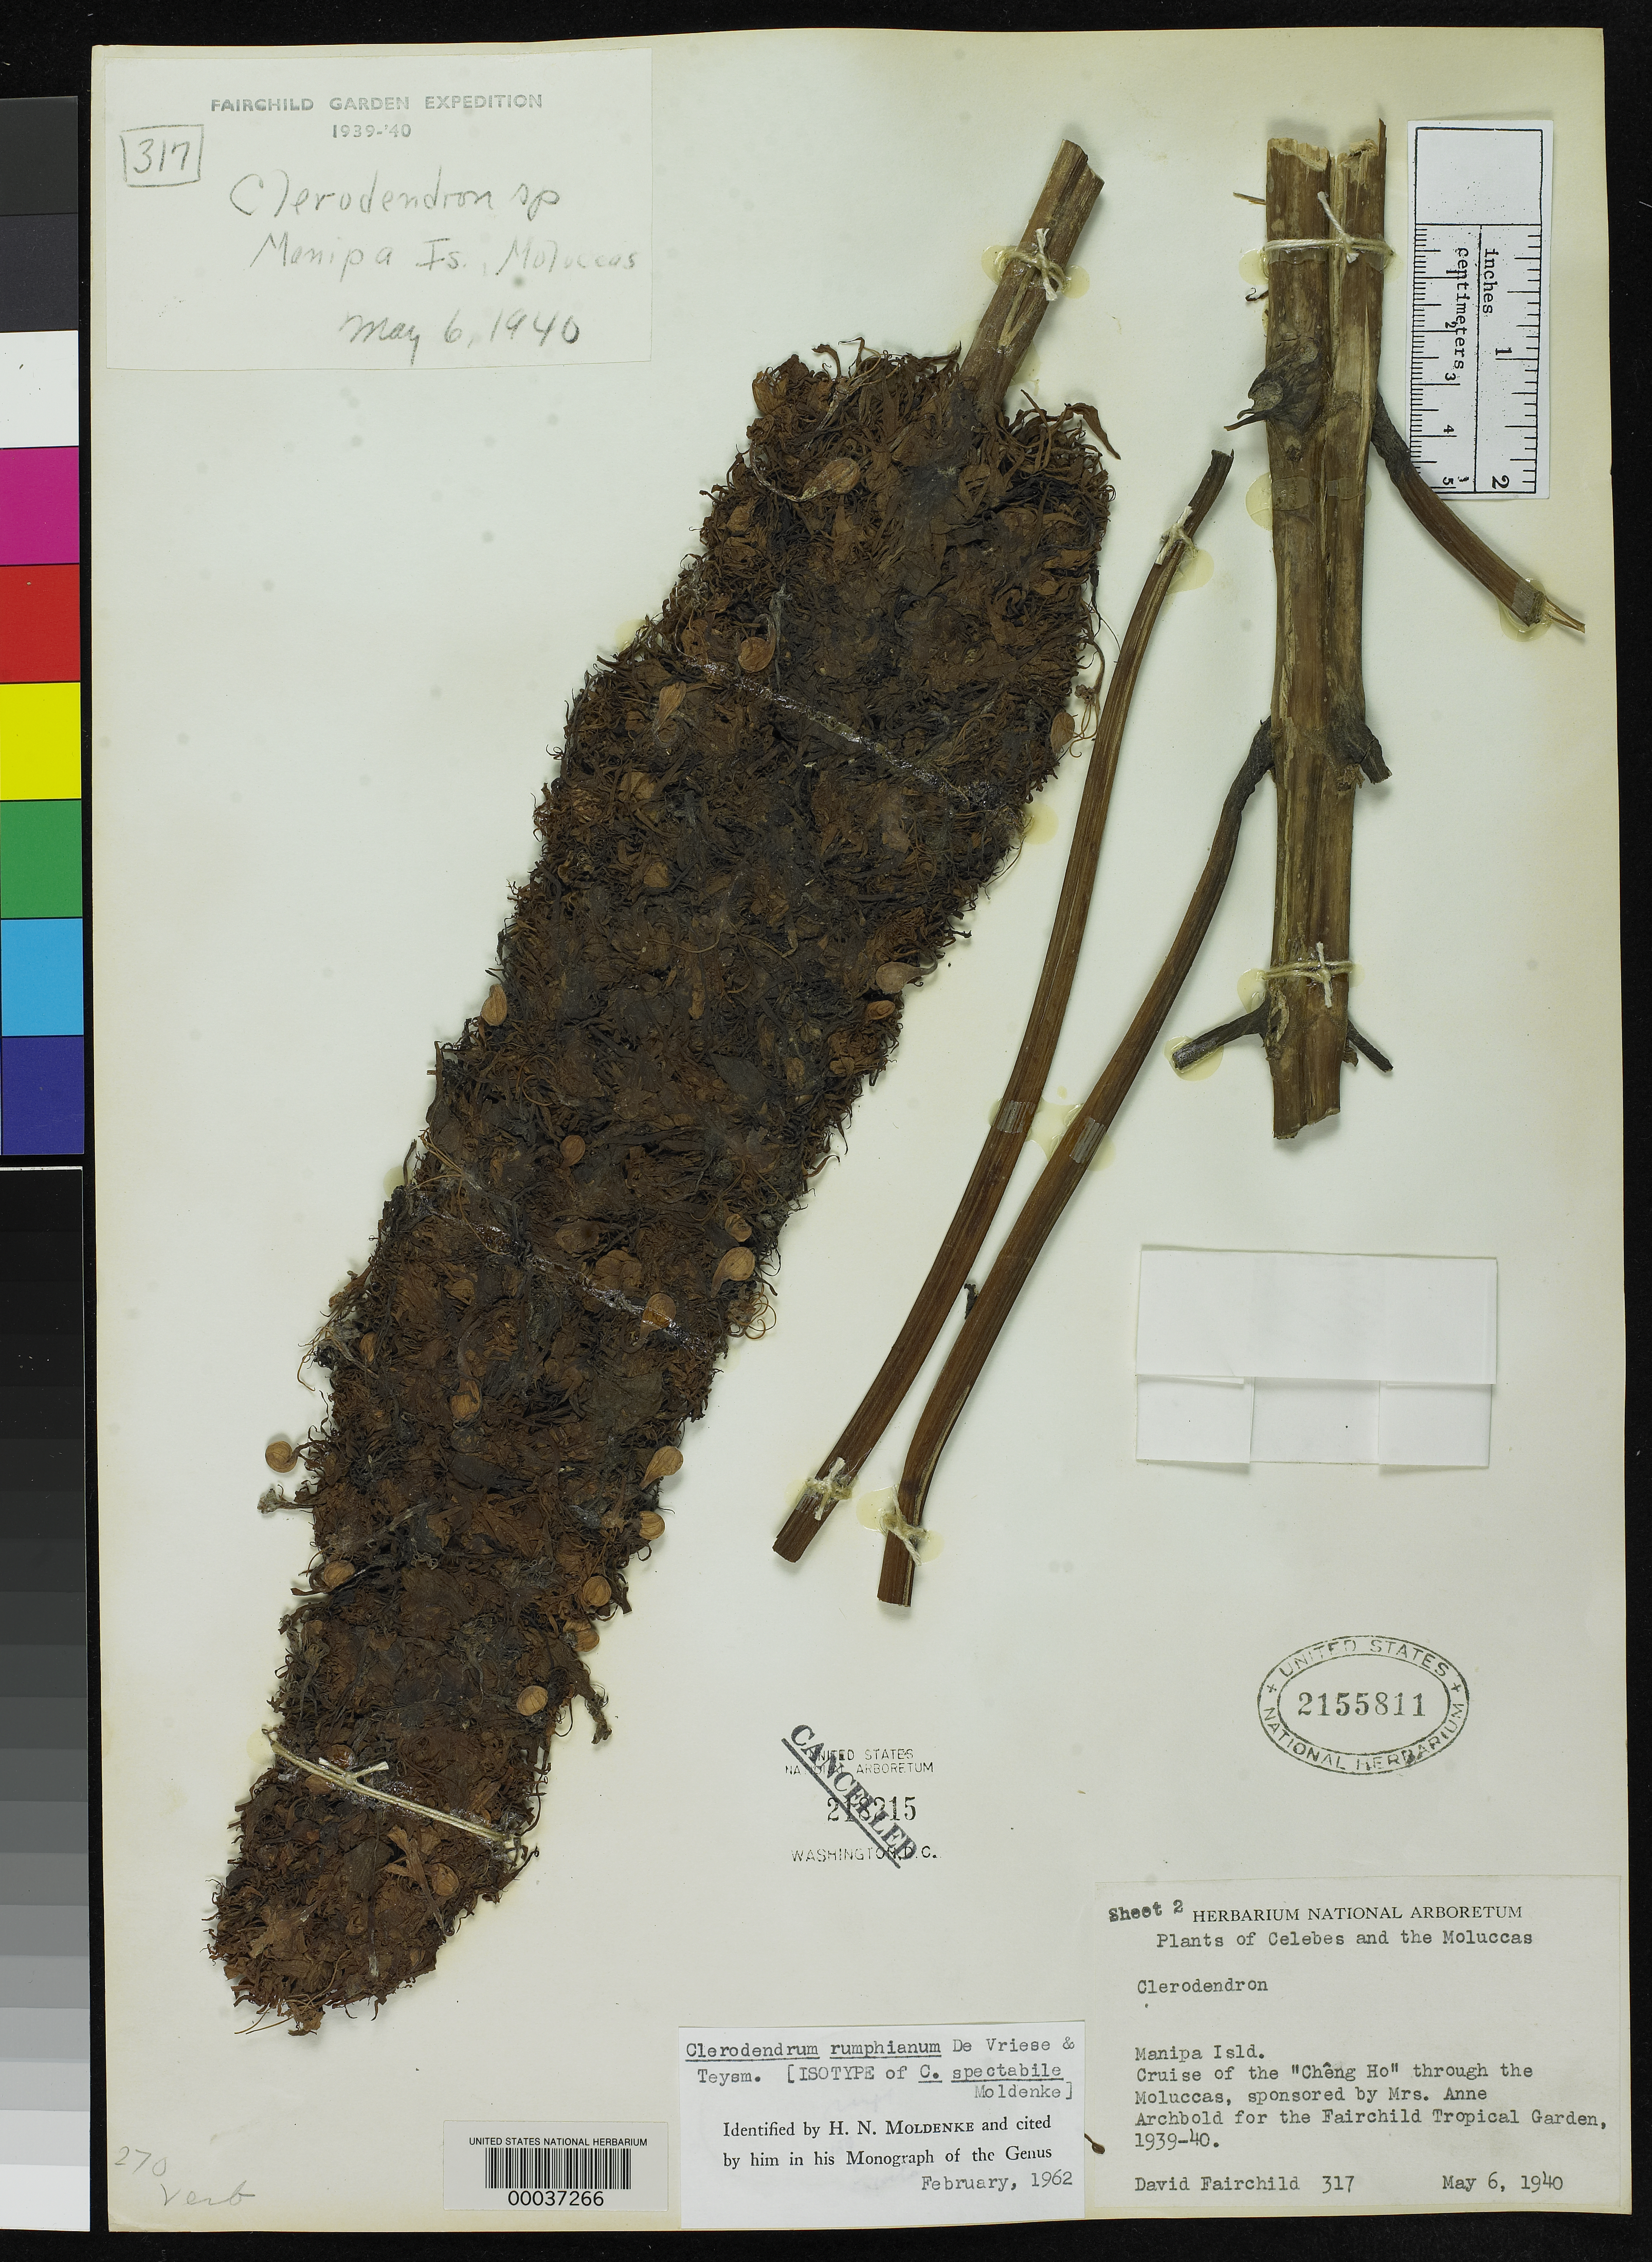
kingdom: Plantae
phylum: Tracheophyta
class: Magnoliopsida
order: Lamiales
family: Lamiaceae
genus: Clerodendrum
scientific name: Clerodendrum spectabile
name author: Moldenke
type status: Isotype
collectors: H. M. Curran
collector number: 317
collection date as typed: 06 May 1940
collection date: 1940-05-06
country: Indonesia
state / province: Maluku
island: Manipa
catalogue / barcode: US 2155811